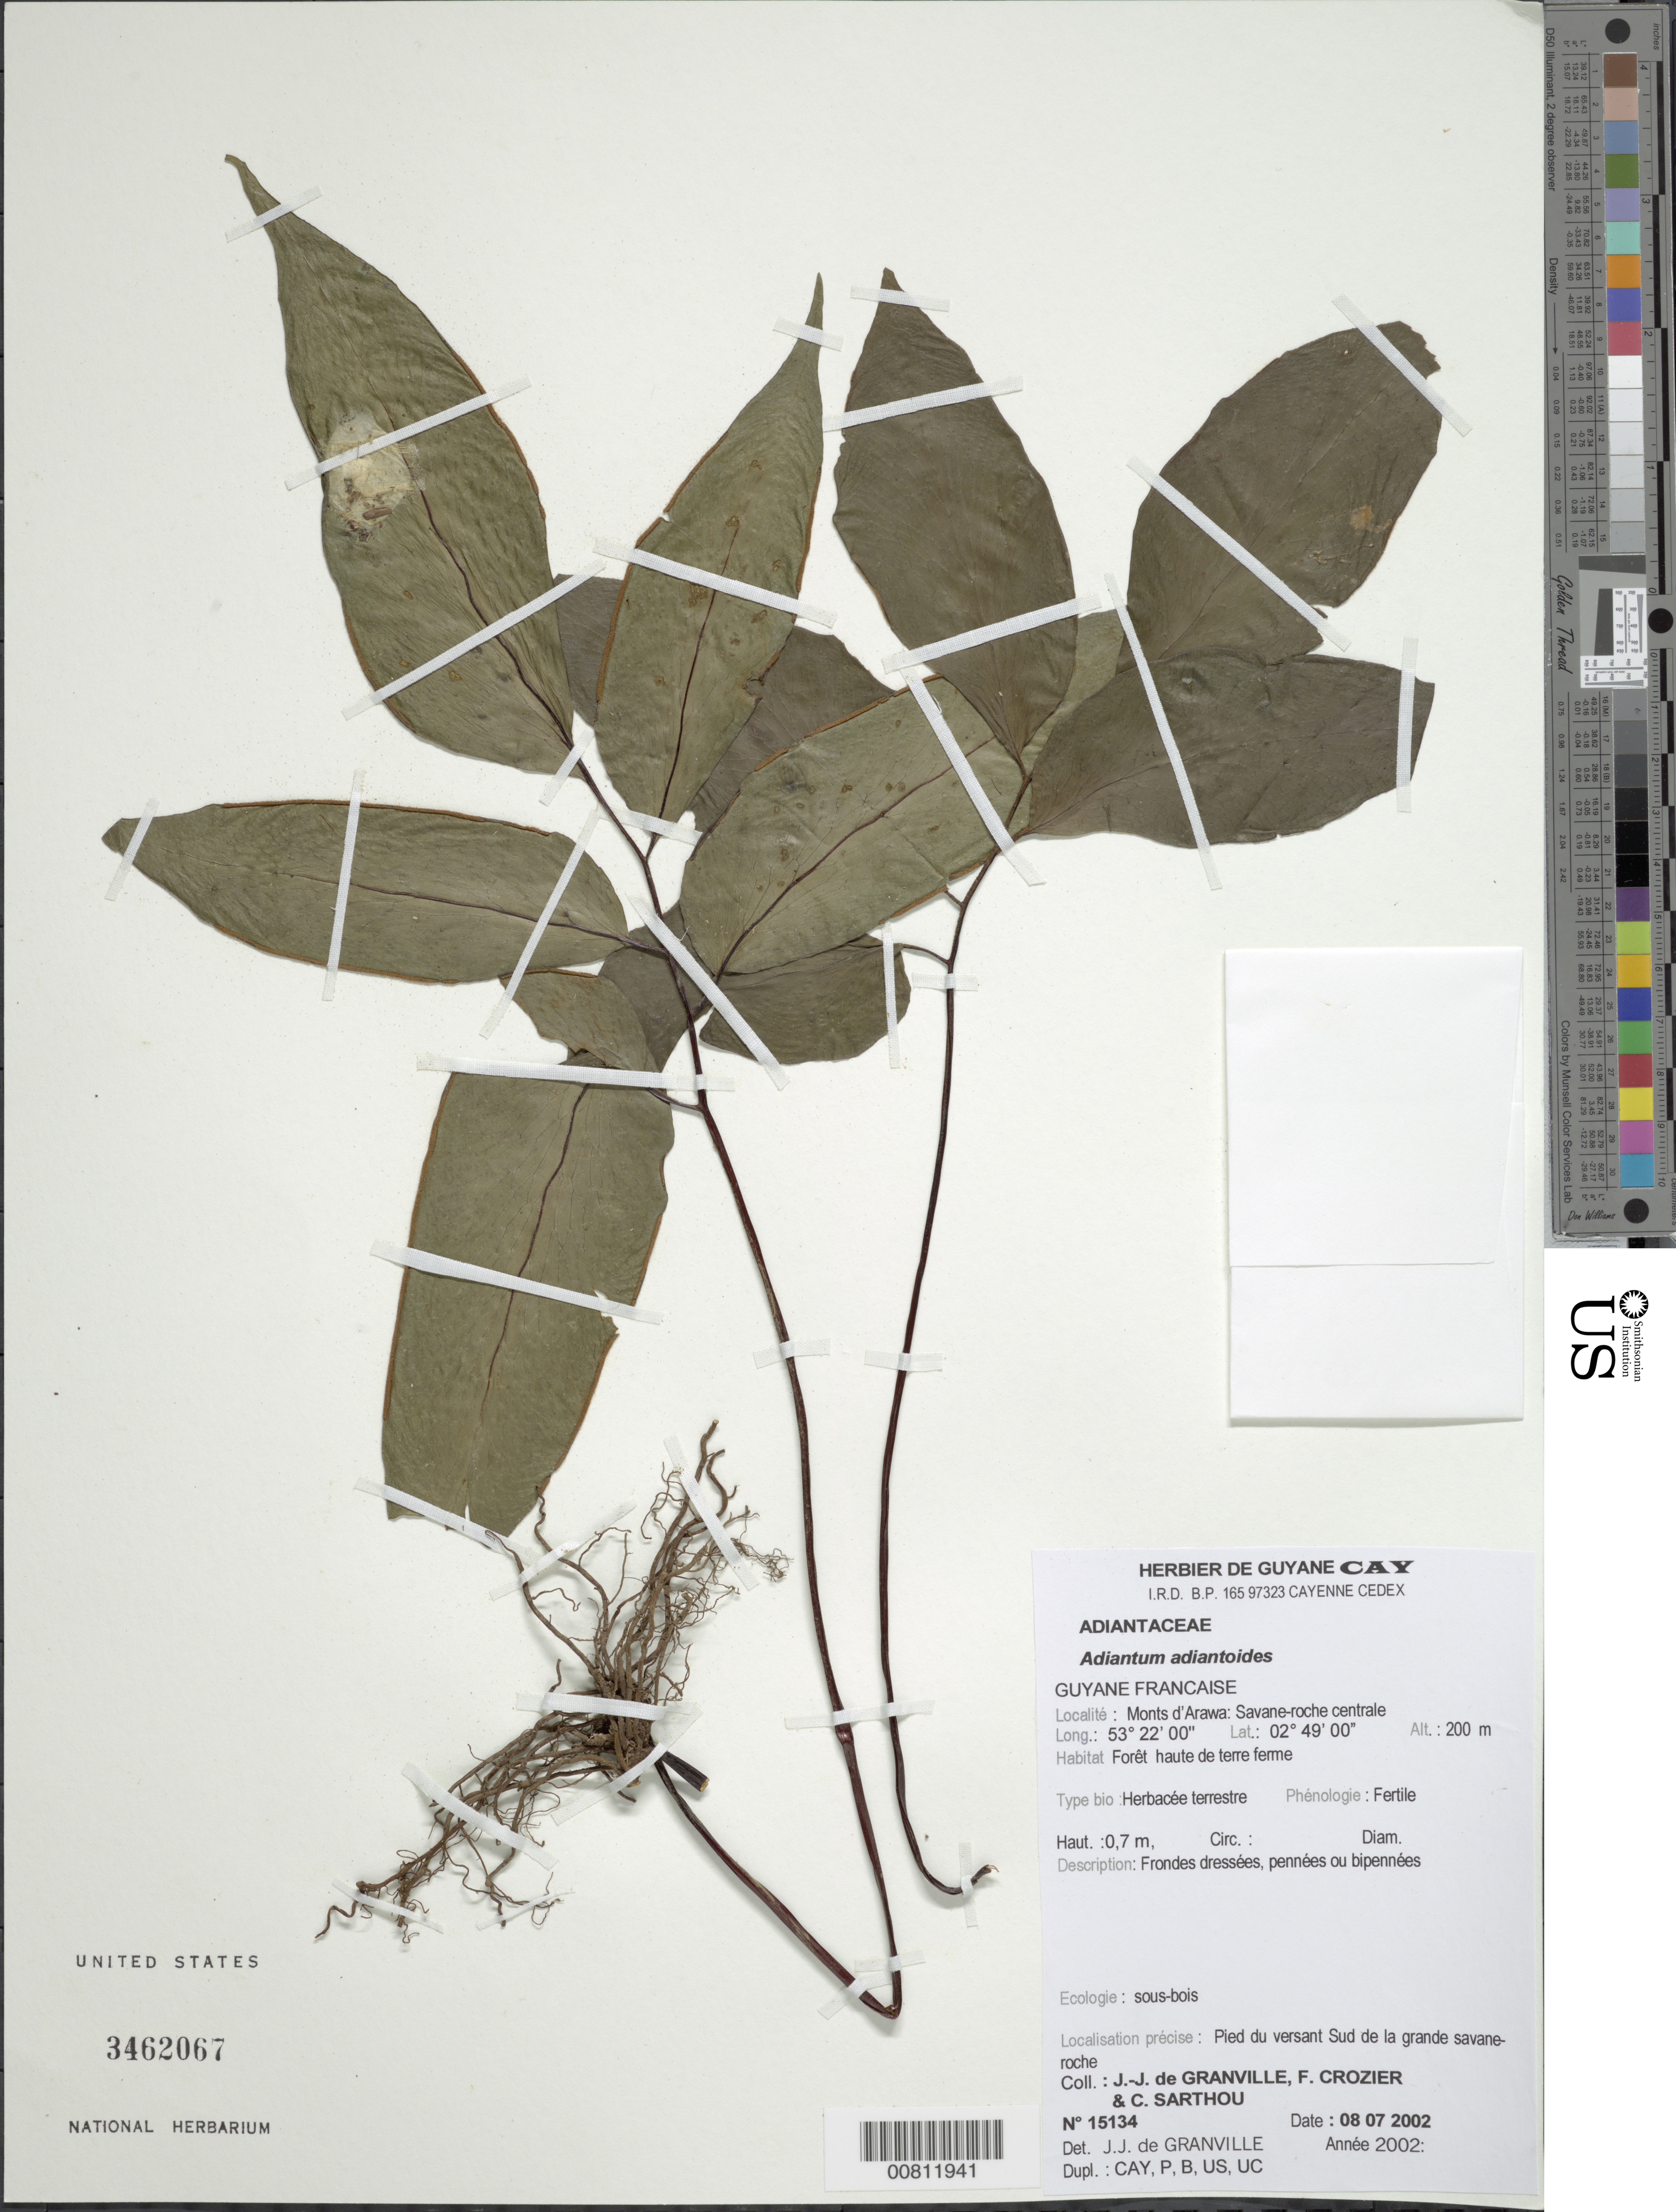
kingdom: Plantae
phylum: Tracheophyta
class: Polypodiopsida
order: Polypodiales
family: Pteridaceae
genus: Adiantum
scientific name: Adiantum adiantoides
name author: (J. Sm.) C. Chr.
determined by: Boudrie, M.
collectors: J.-J. de Granville, F. Crozier & C. Sarthou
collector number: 15134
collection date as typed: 8-Jul-02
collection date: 2002-07-08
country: French Guiana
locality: Monts d'Arawa, zone de la savane-roche centrale, pied du versant sud de la grande savane-roche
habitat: Forêt haute de terre ferme. Sous-bois. Forêts denses sur sols bien drainés, 30 à 40 m de hauteur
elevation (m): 200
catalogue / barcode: US 3462067